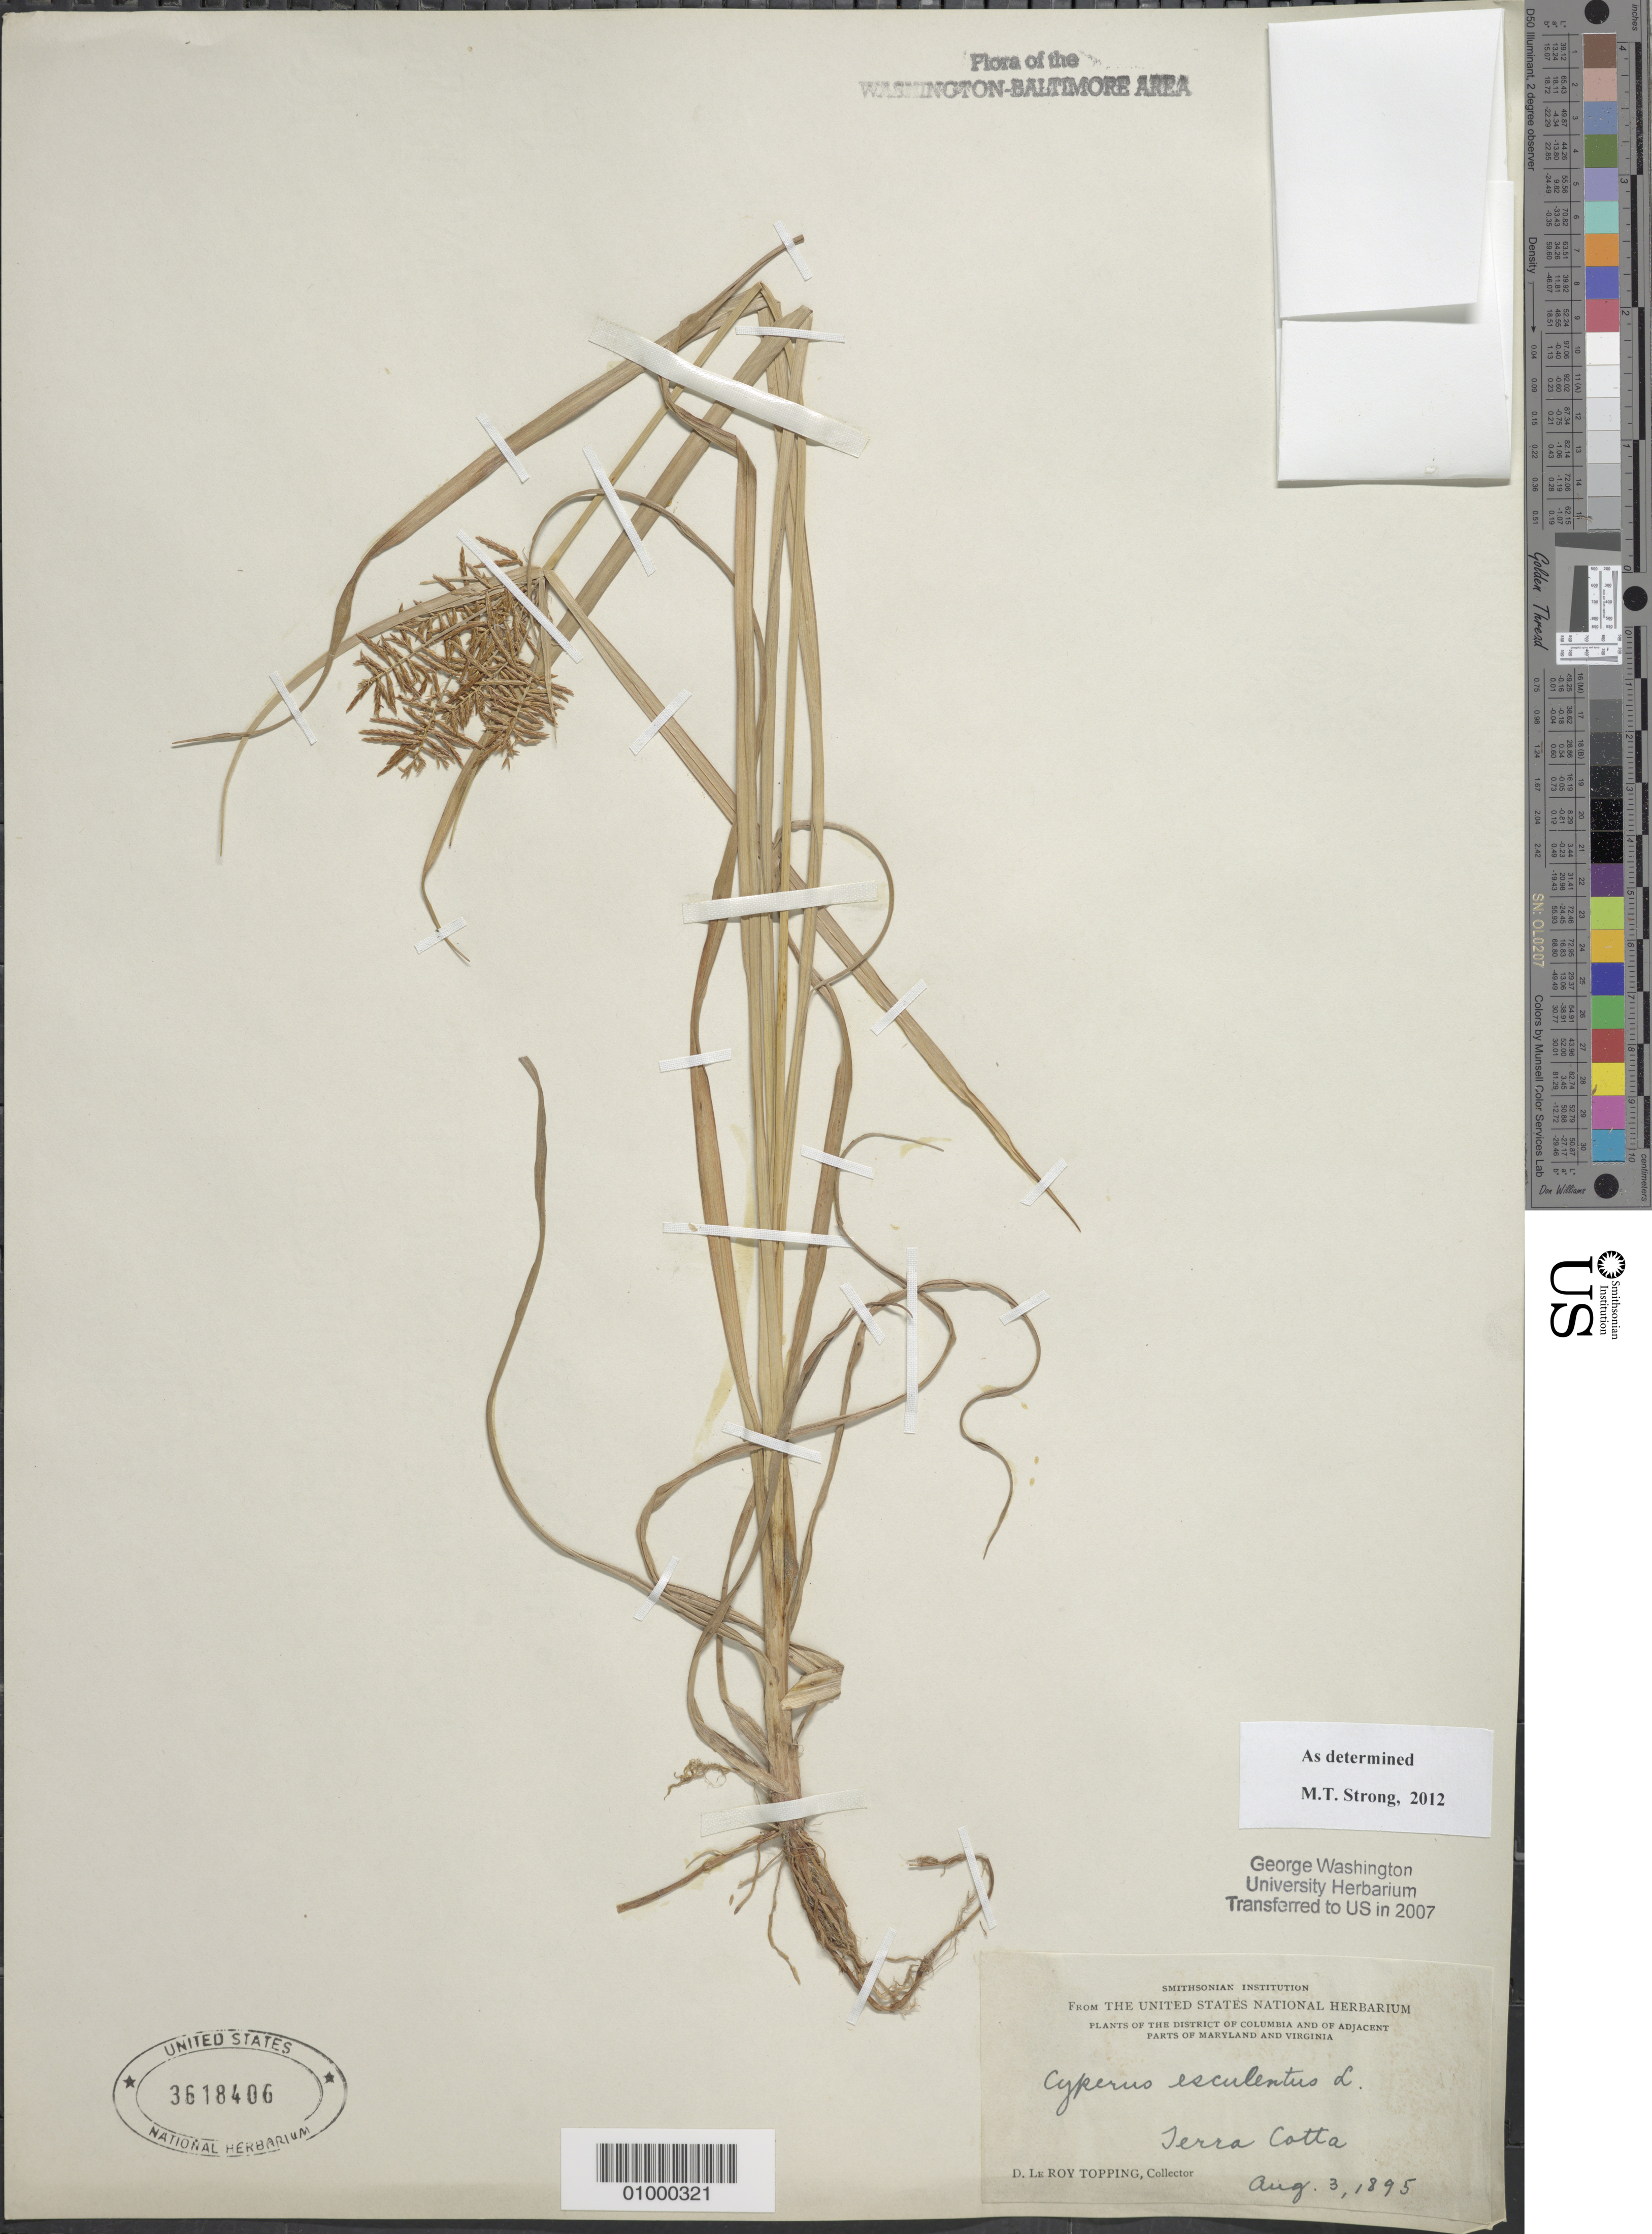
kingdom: Plantae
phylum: Tracheophyta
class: Liliopsida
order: Poales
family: Cyperaceae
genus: Cyperus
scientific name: Cyperus esculentus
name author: L.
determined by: Strong, M. T., (US), Smithsonian Institution - National Museum of Natural History (UNITED STATES)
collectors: D. L. Topping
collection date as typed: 03 Aug 1895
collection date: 1895-08-03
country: United States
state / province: District of Columbia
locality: Terra Cotta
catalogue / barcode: US 3618406